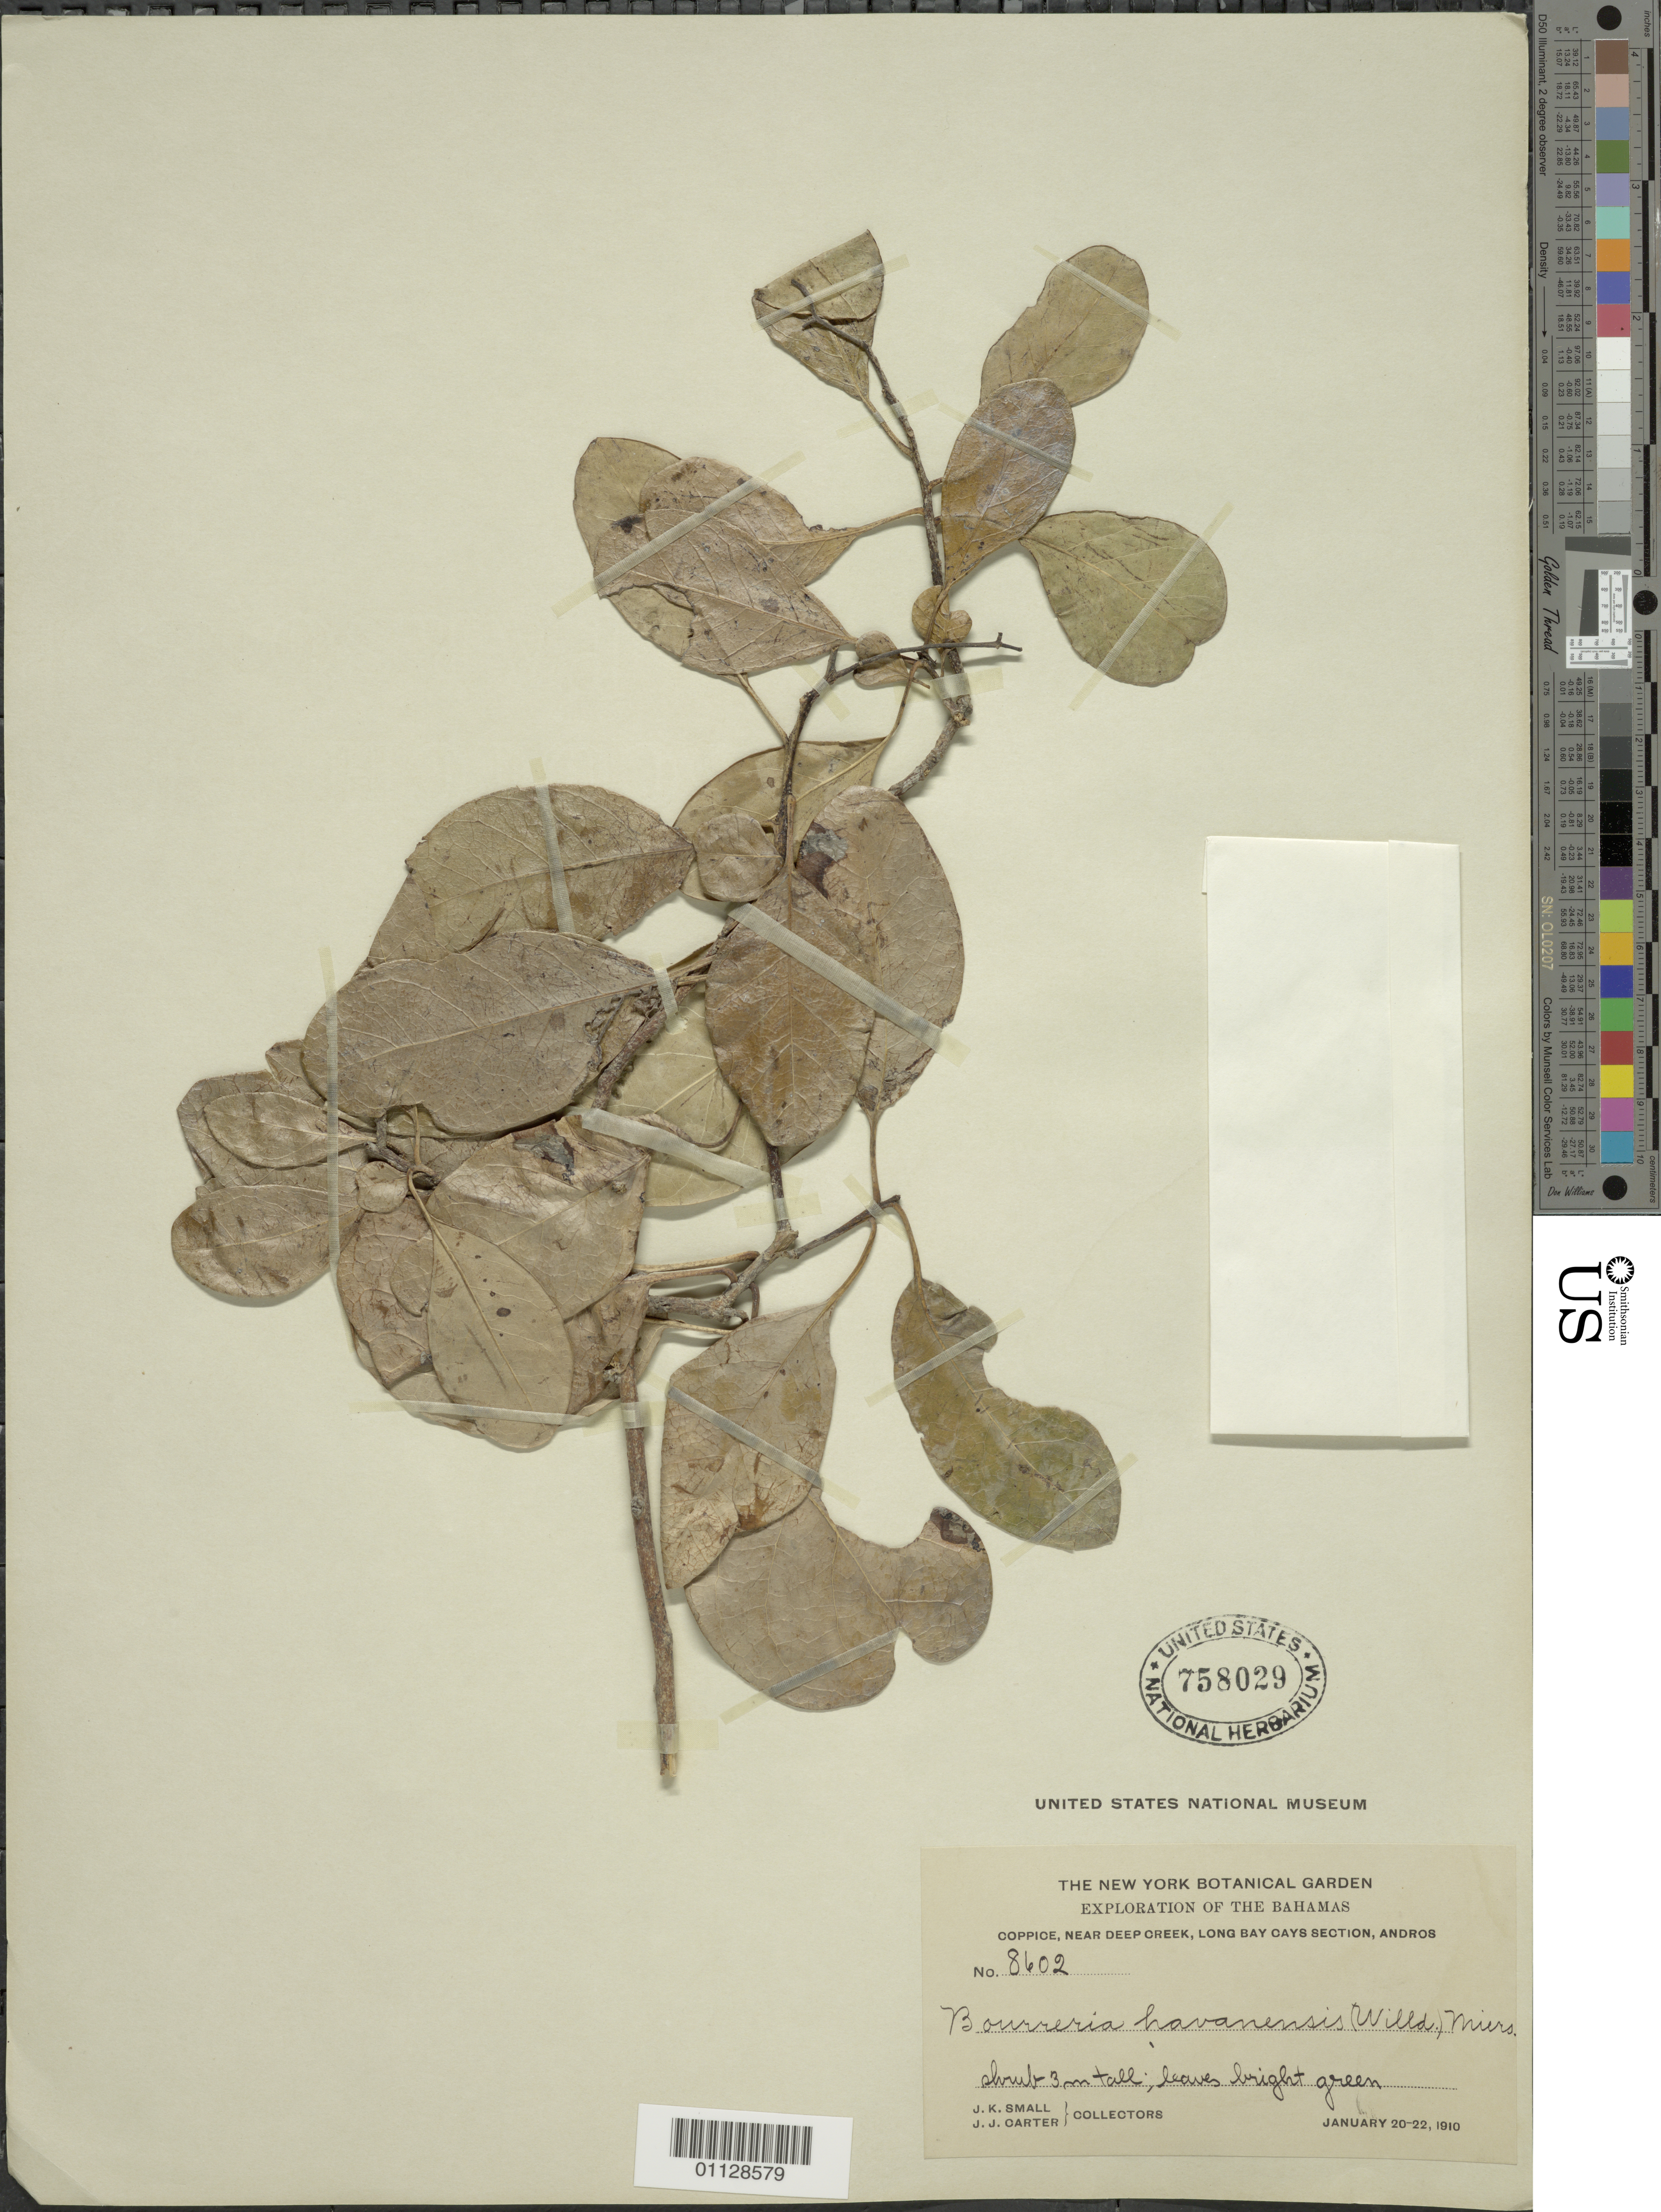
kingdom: Plantae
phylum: Tracheophyta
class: Magnoliopsida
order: Boraginales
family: Ehretiaceae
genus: Bourreria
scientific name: Bourreria succulenta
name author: Jacq.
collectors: J. K. Small & J. J. Carter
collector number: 8602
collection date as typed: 20 Jan 1910 to 22 Jan 1910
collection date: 1910-01-20/1910-01-22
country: Bahamas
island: Andros I.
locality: Coppice, near Deep Creek, Long Bay Cays section.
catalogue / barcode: US 758029